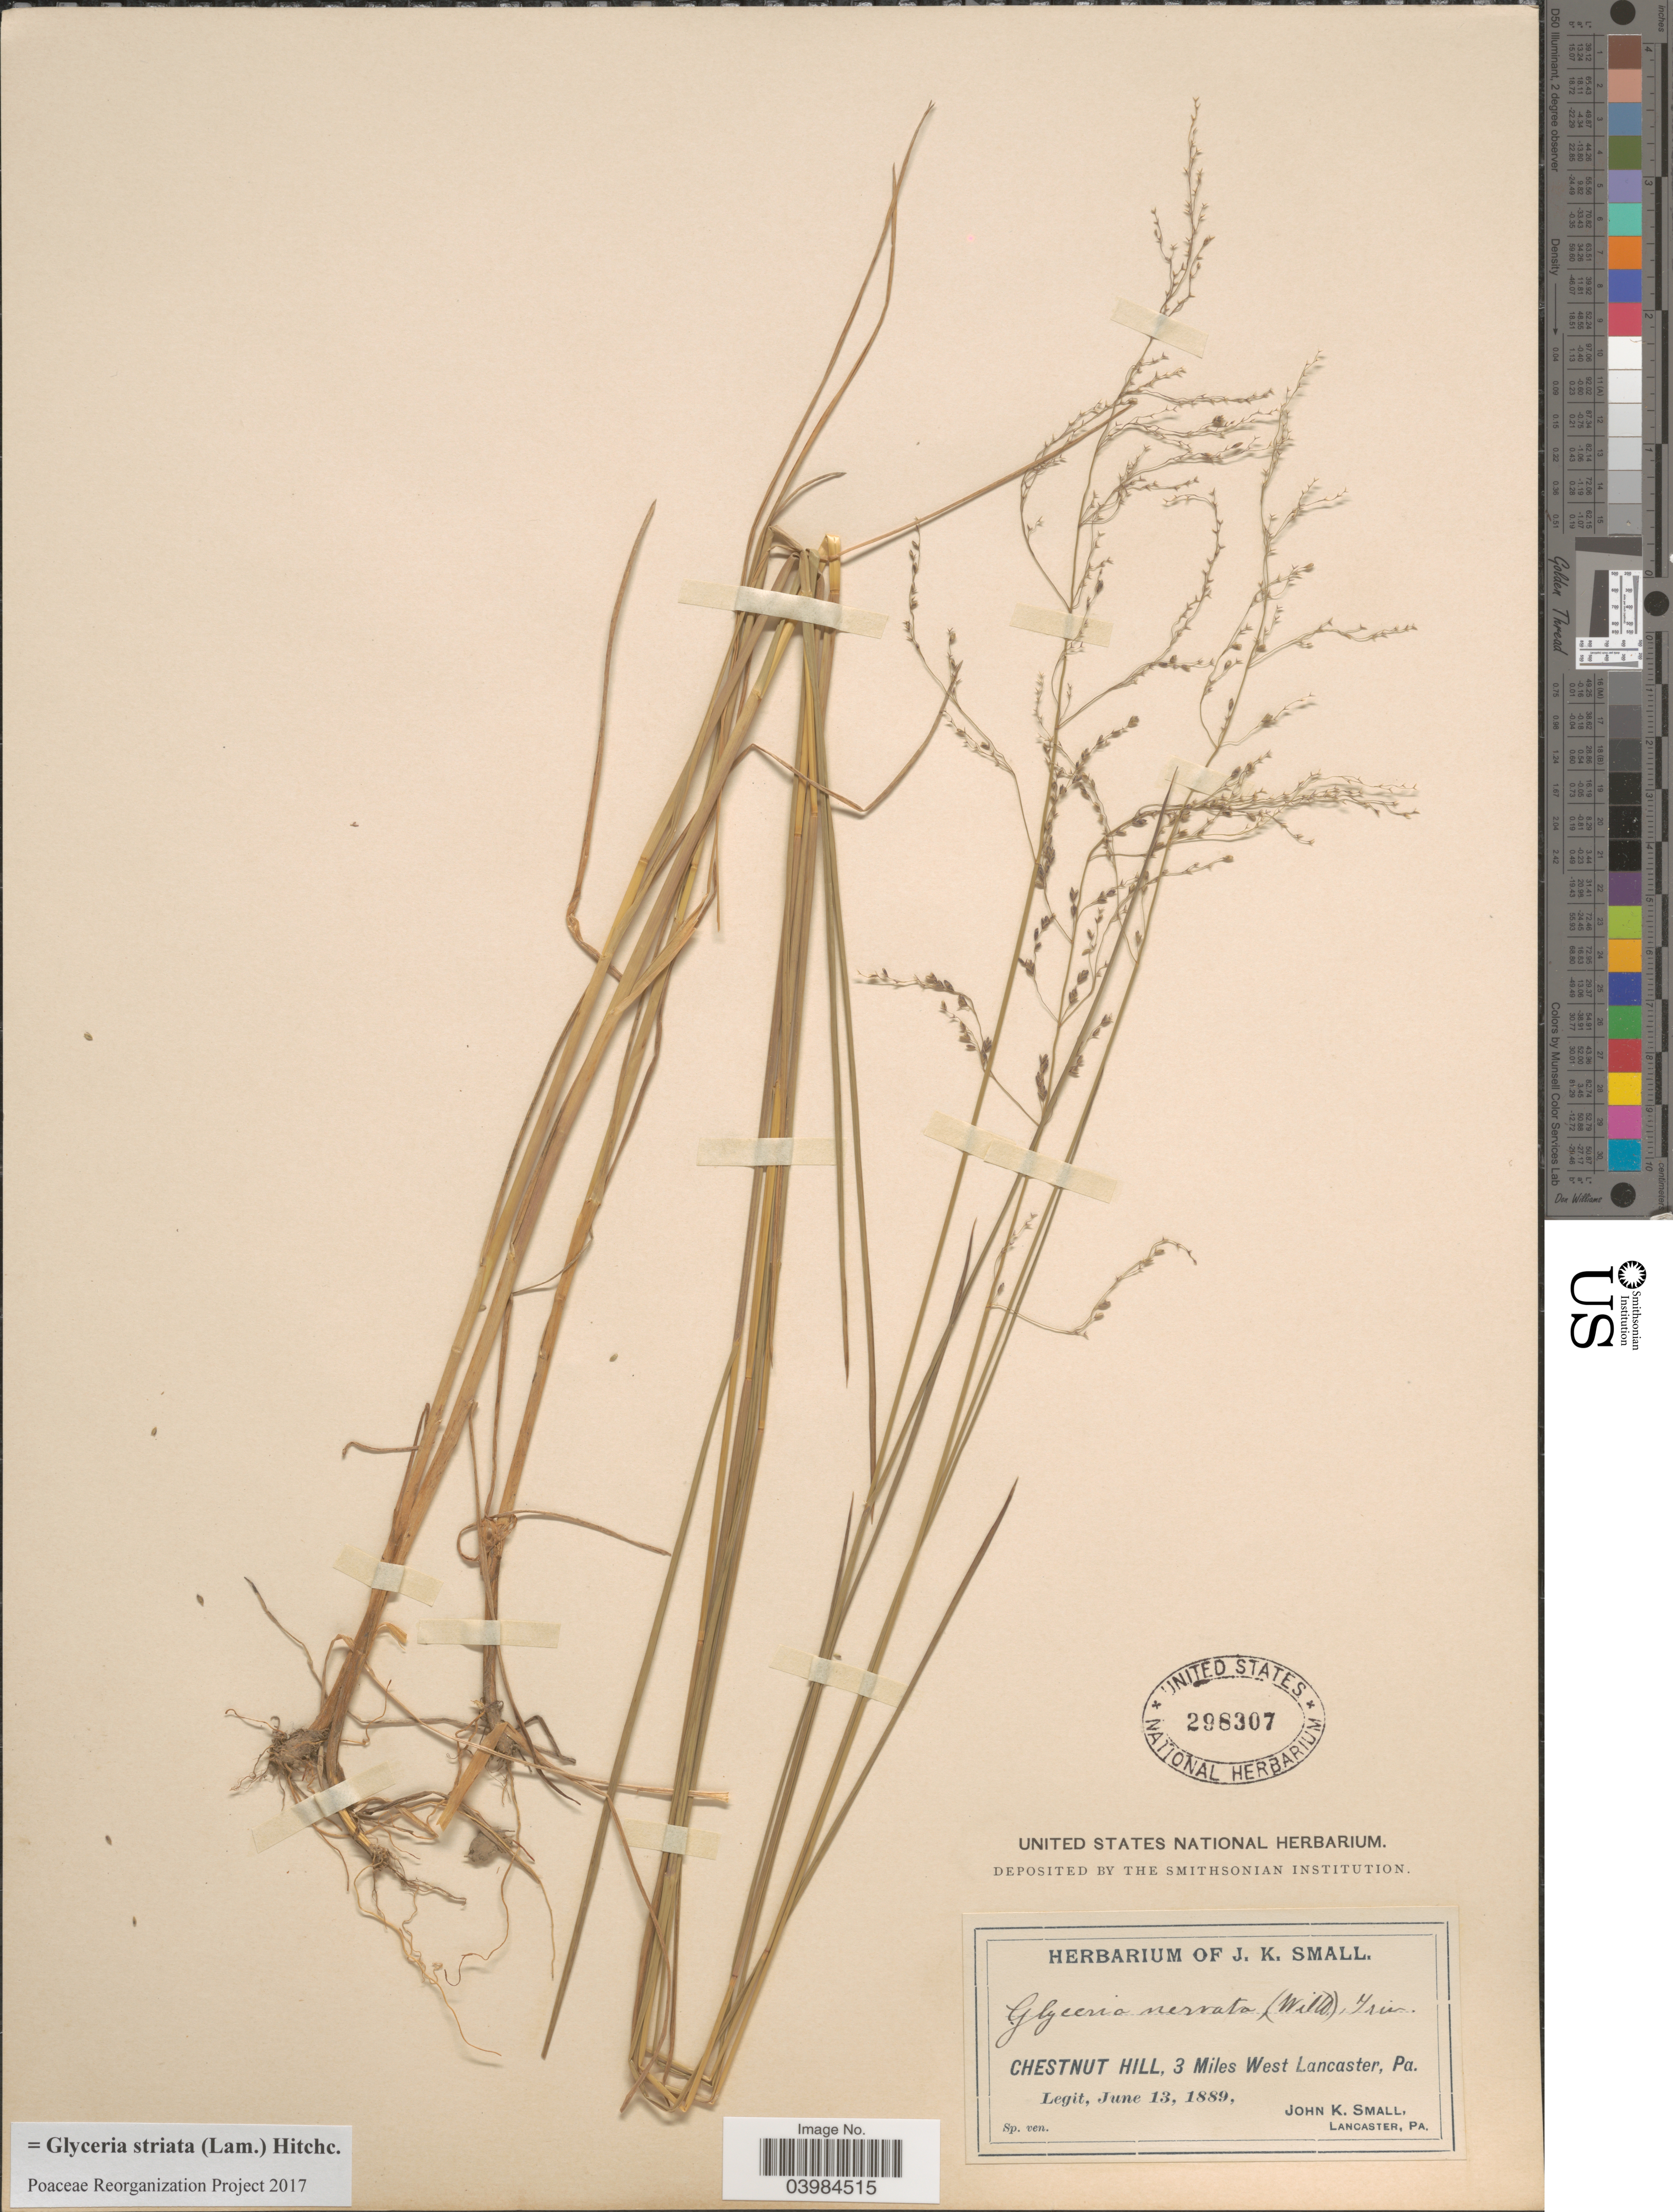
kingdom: Plantae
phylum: Tracheophyta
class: Liliopsida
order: Poales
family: Poaceae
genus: Glyceria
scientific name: Glyceria striata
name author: (Lam.) Hitchc.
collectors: J. K. Small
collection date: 1889-06-13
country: United States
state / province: Pennsylvania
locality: Chestnut Hill, 3 Miles West Lancaster.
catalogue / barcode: US 298307